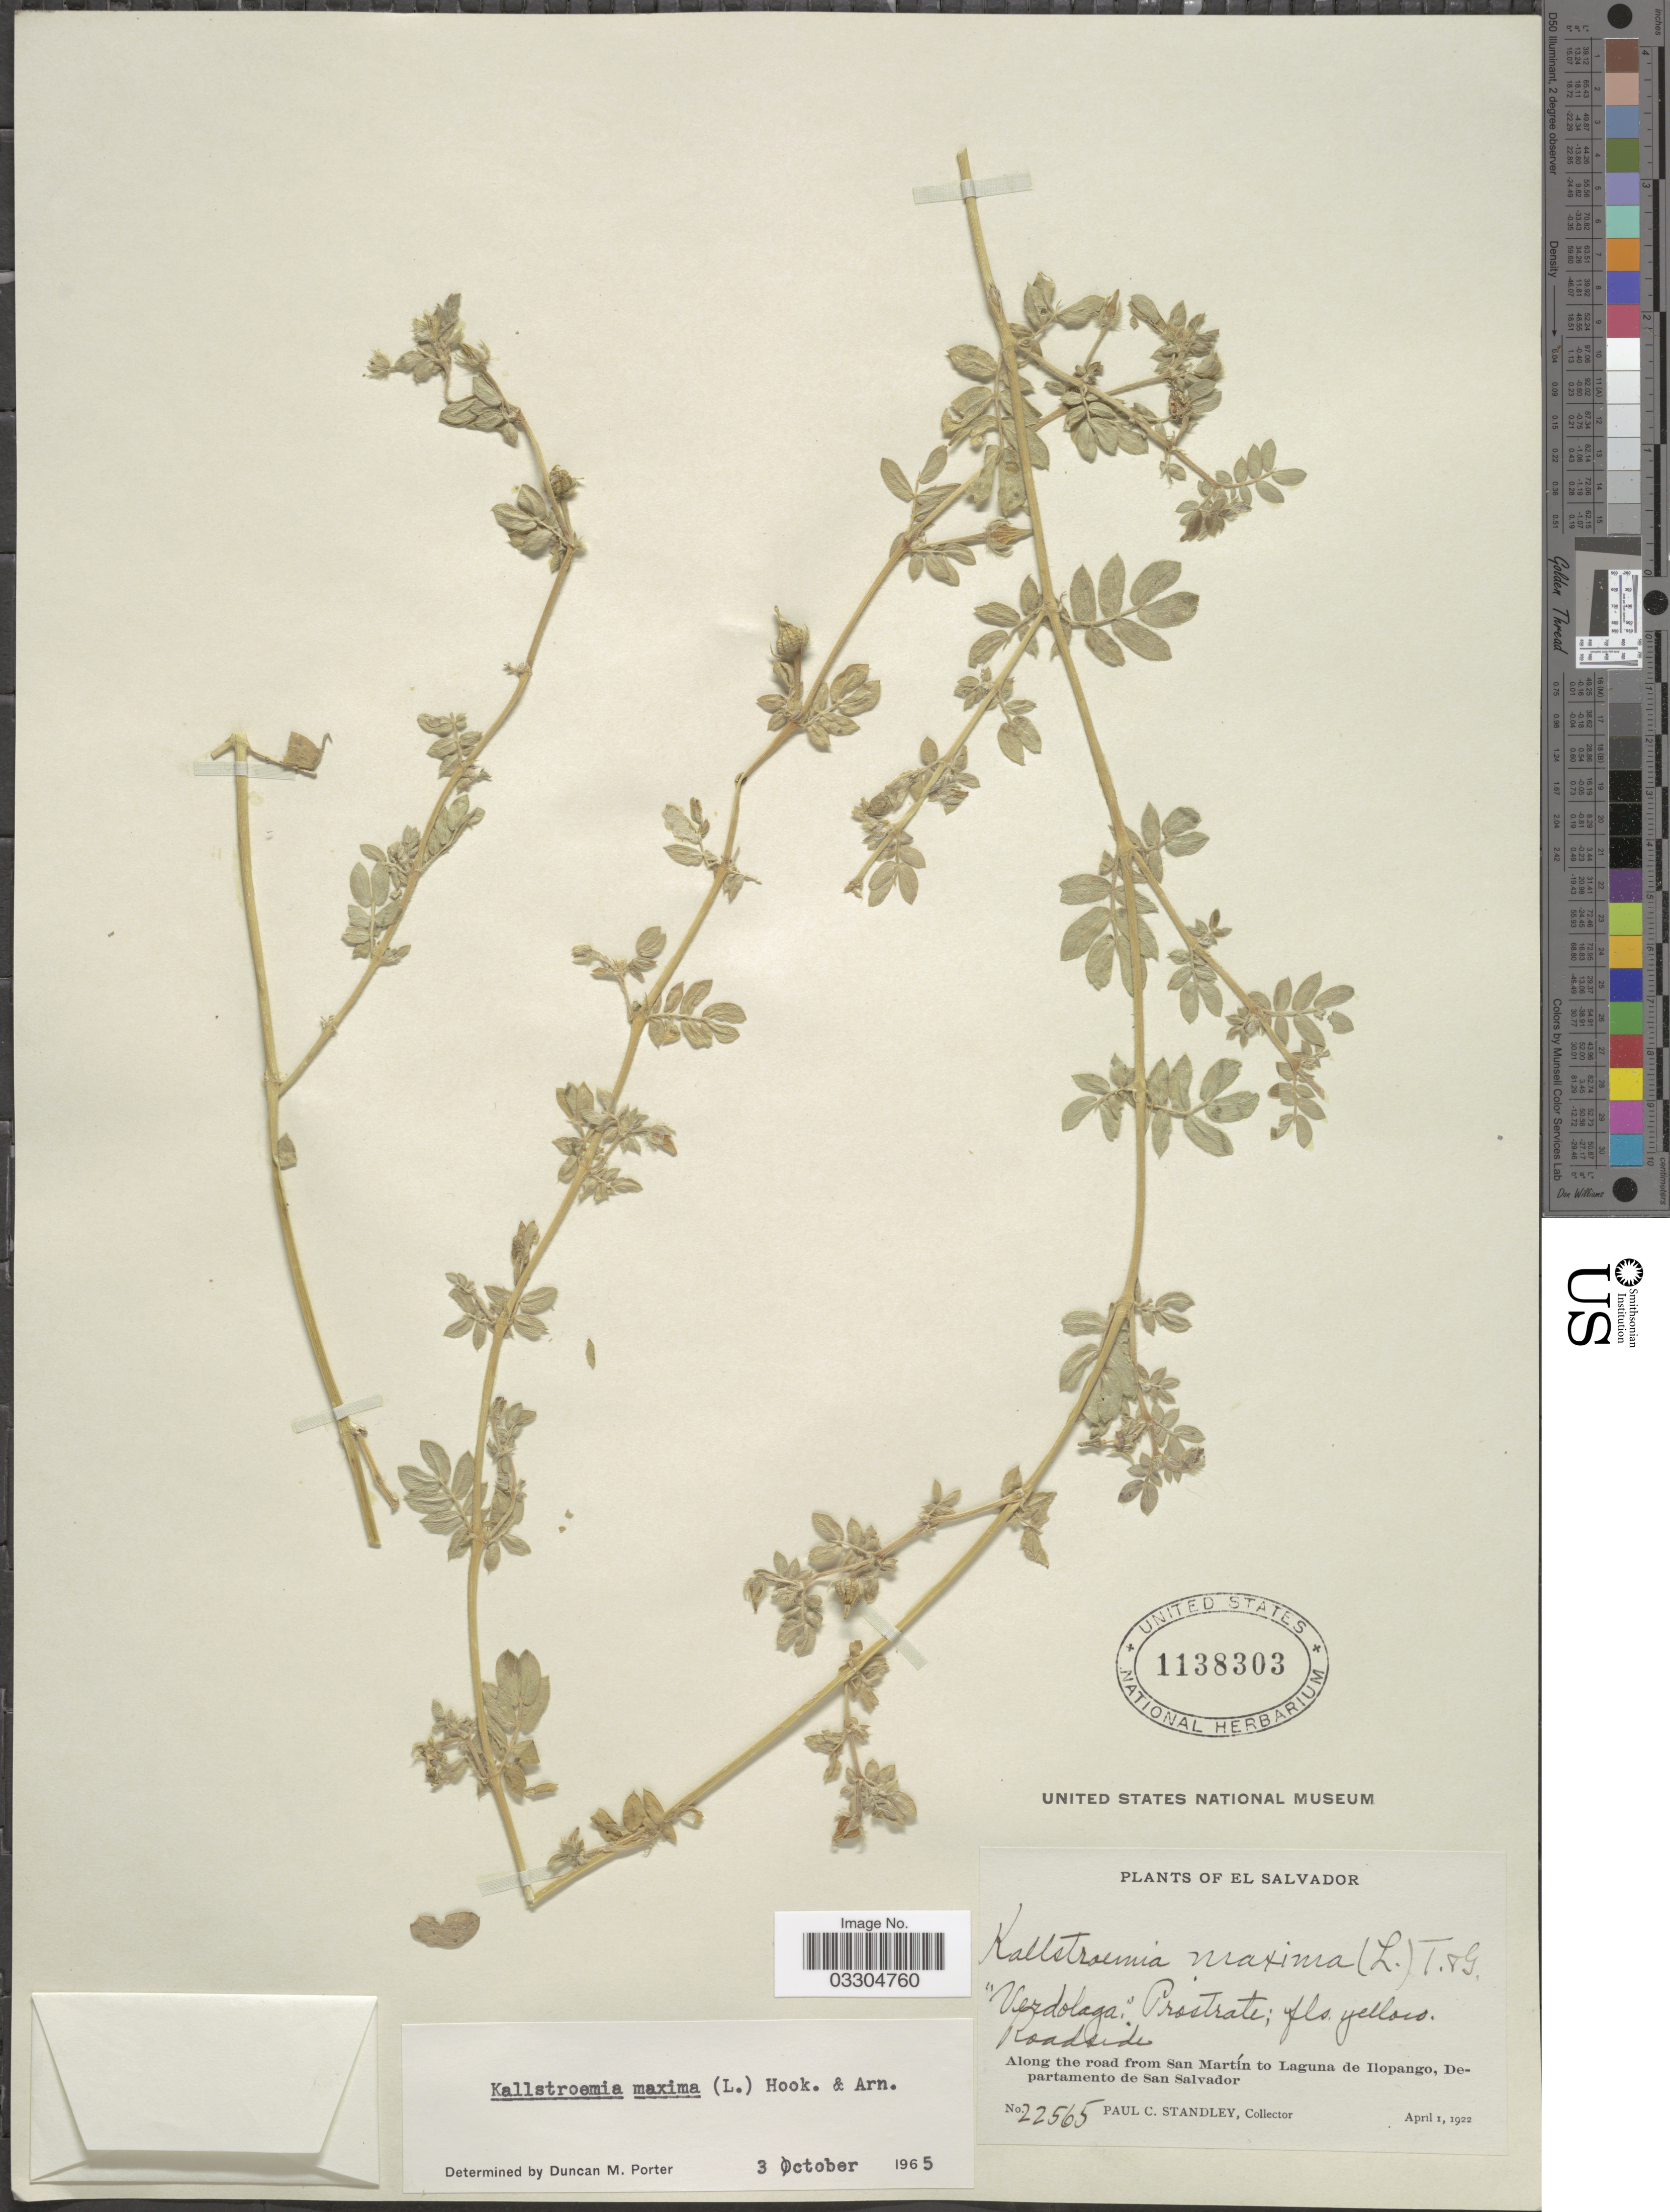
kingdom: Plantae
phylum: Tracheophyta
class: Magnoliopsida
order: Zygophyllales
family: Zygophyllaceae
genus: Kallstroemia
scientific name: Kallstroemia maxima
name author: (L.) Hook. & Arn.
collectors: P. C. Standley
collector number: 22565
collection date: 1922-04-01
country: El Salvador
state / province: San Salvador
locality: Along the road from San Martín to Laguna de Ilopango, Departamento de San Salvador.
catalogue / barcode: US 1138303